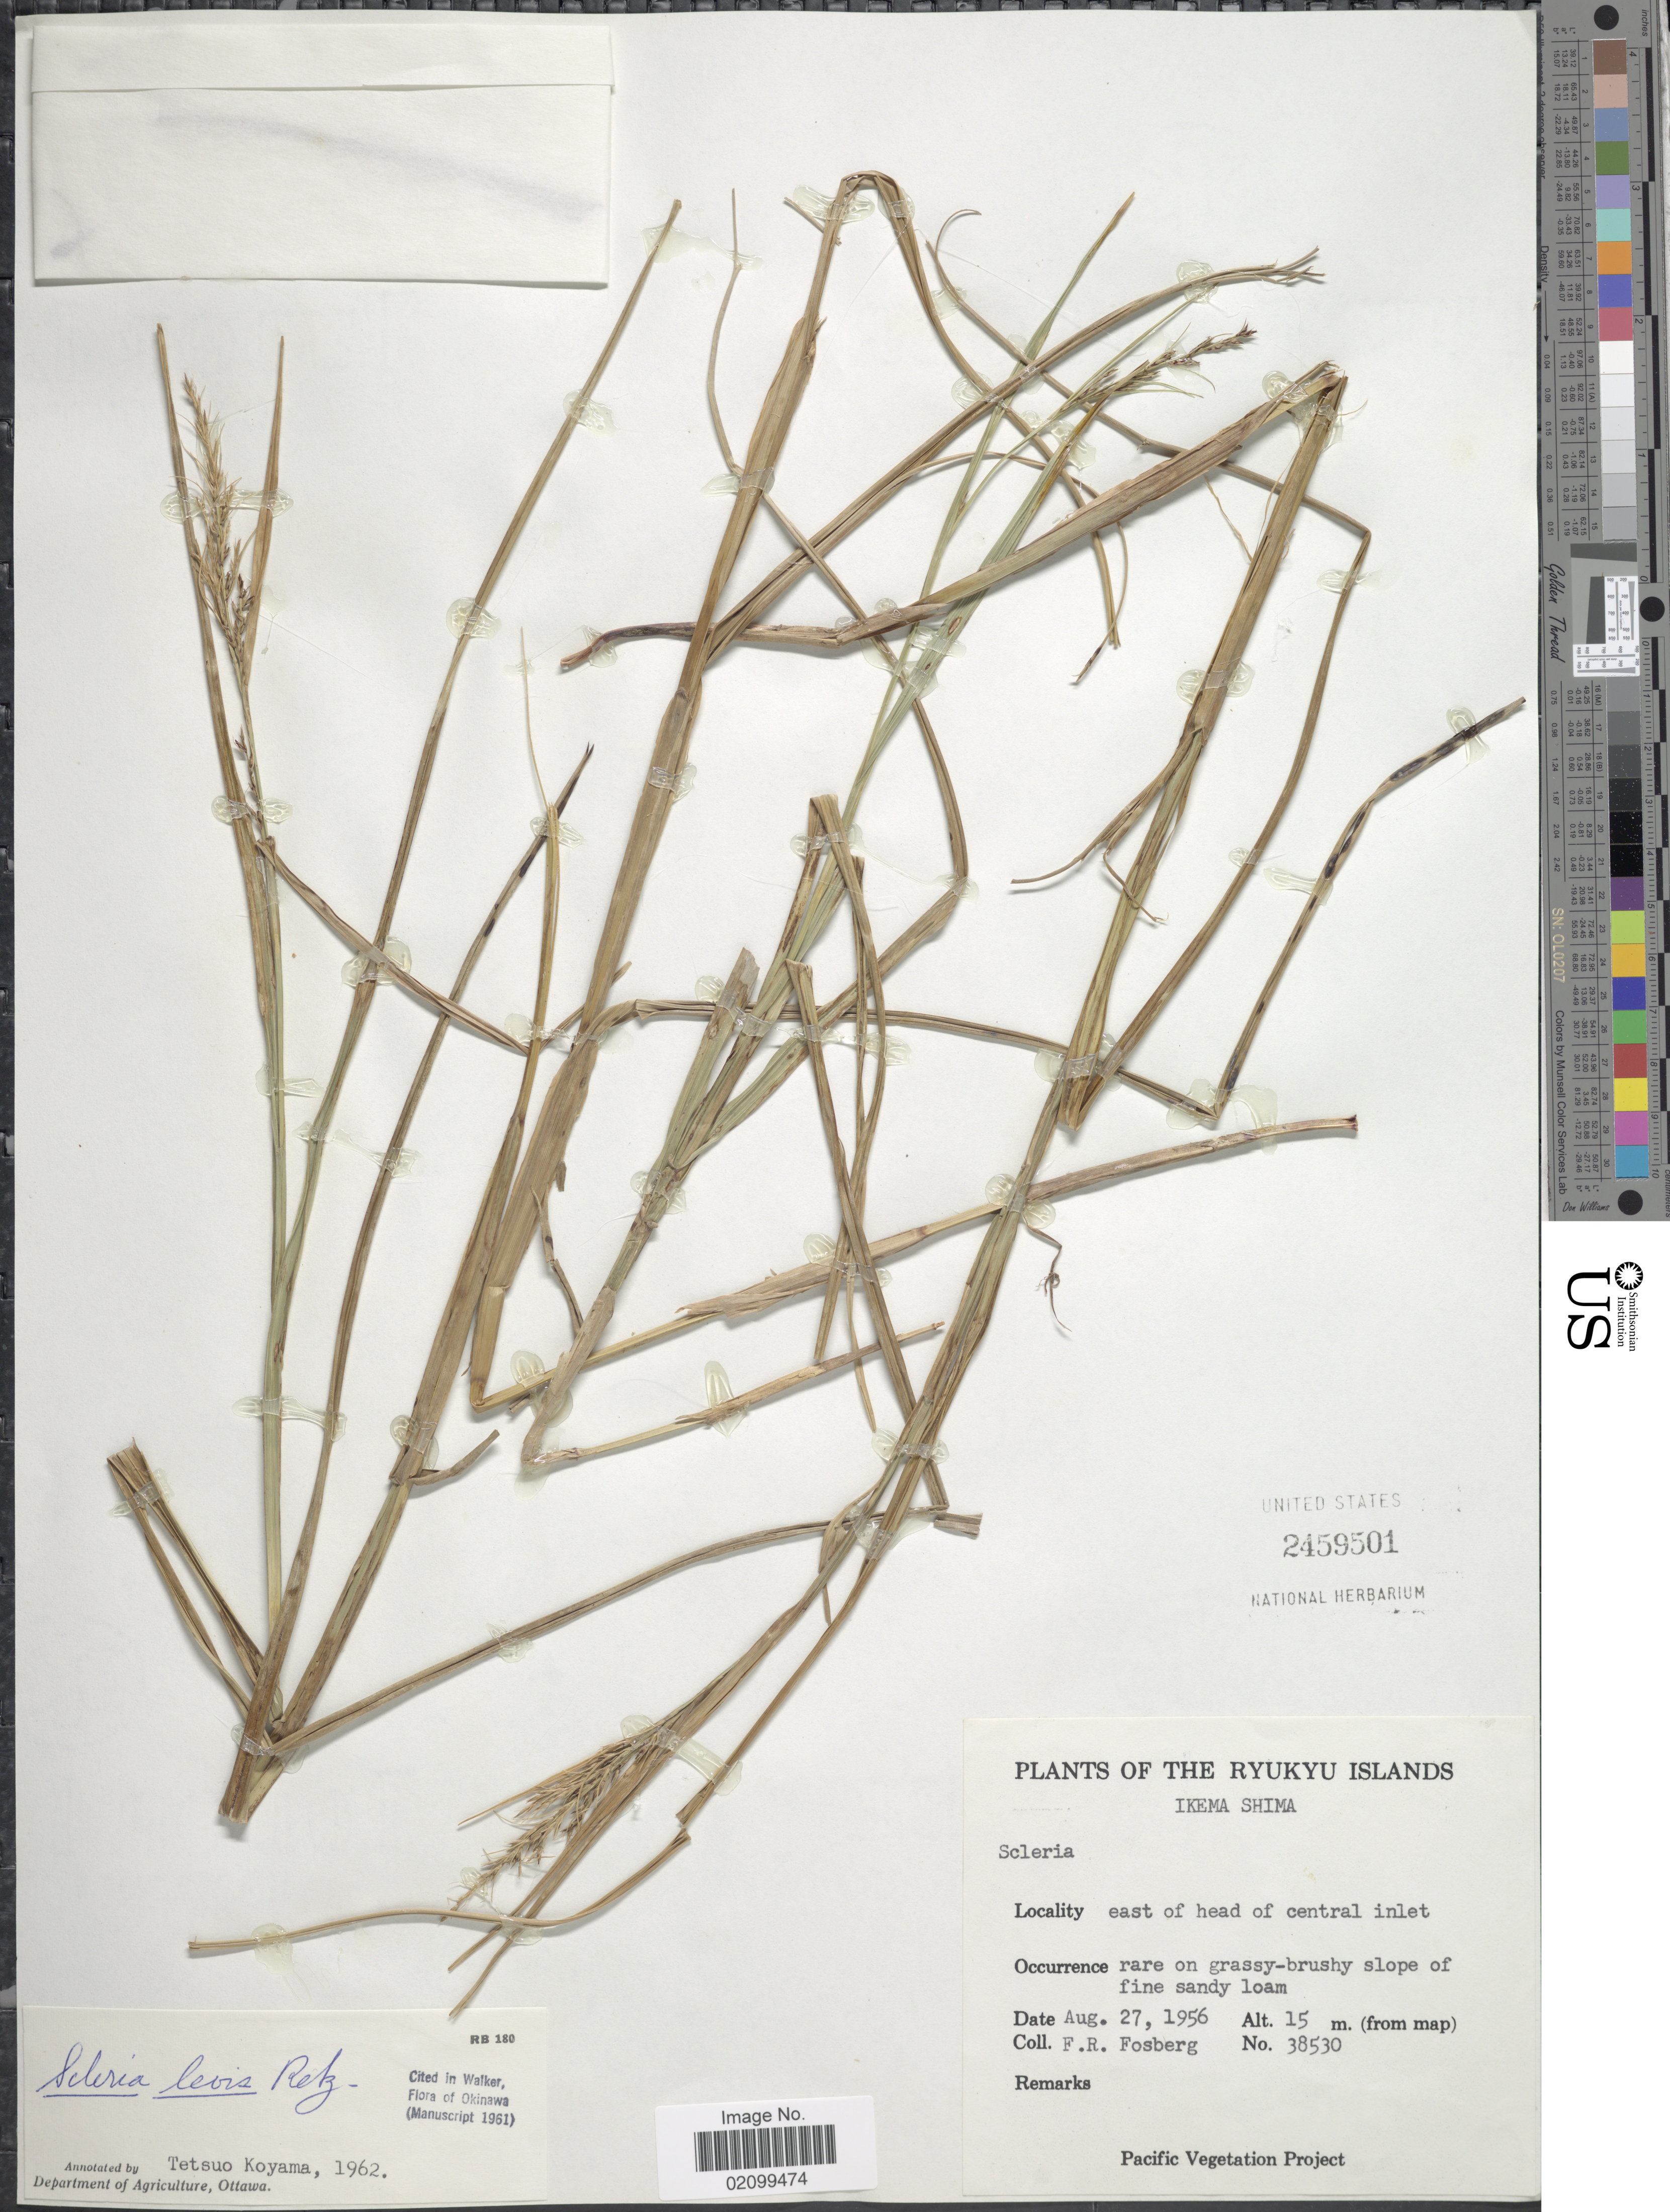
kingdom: Plantae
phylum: Tracheophyta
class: Liliopsida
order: Poales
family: Cyperaceae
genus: Scleria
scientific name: Scleria levis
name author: Retz.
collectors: F. R. Fosberg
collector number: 38530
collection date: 1956-08-27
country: Japan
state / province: Okinawa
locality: Ryukyu Islands. Ikema Shima, east of the head of central inlet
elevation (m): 15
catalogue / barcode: US 2459501